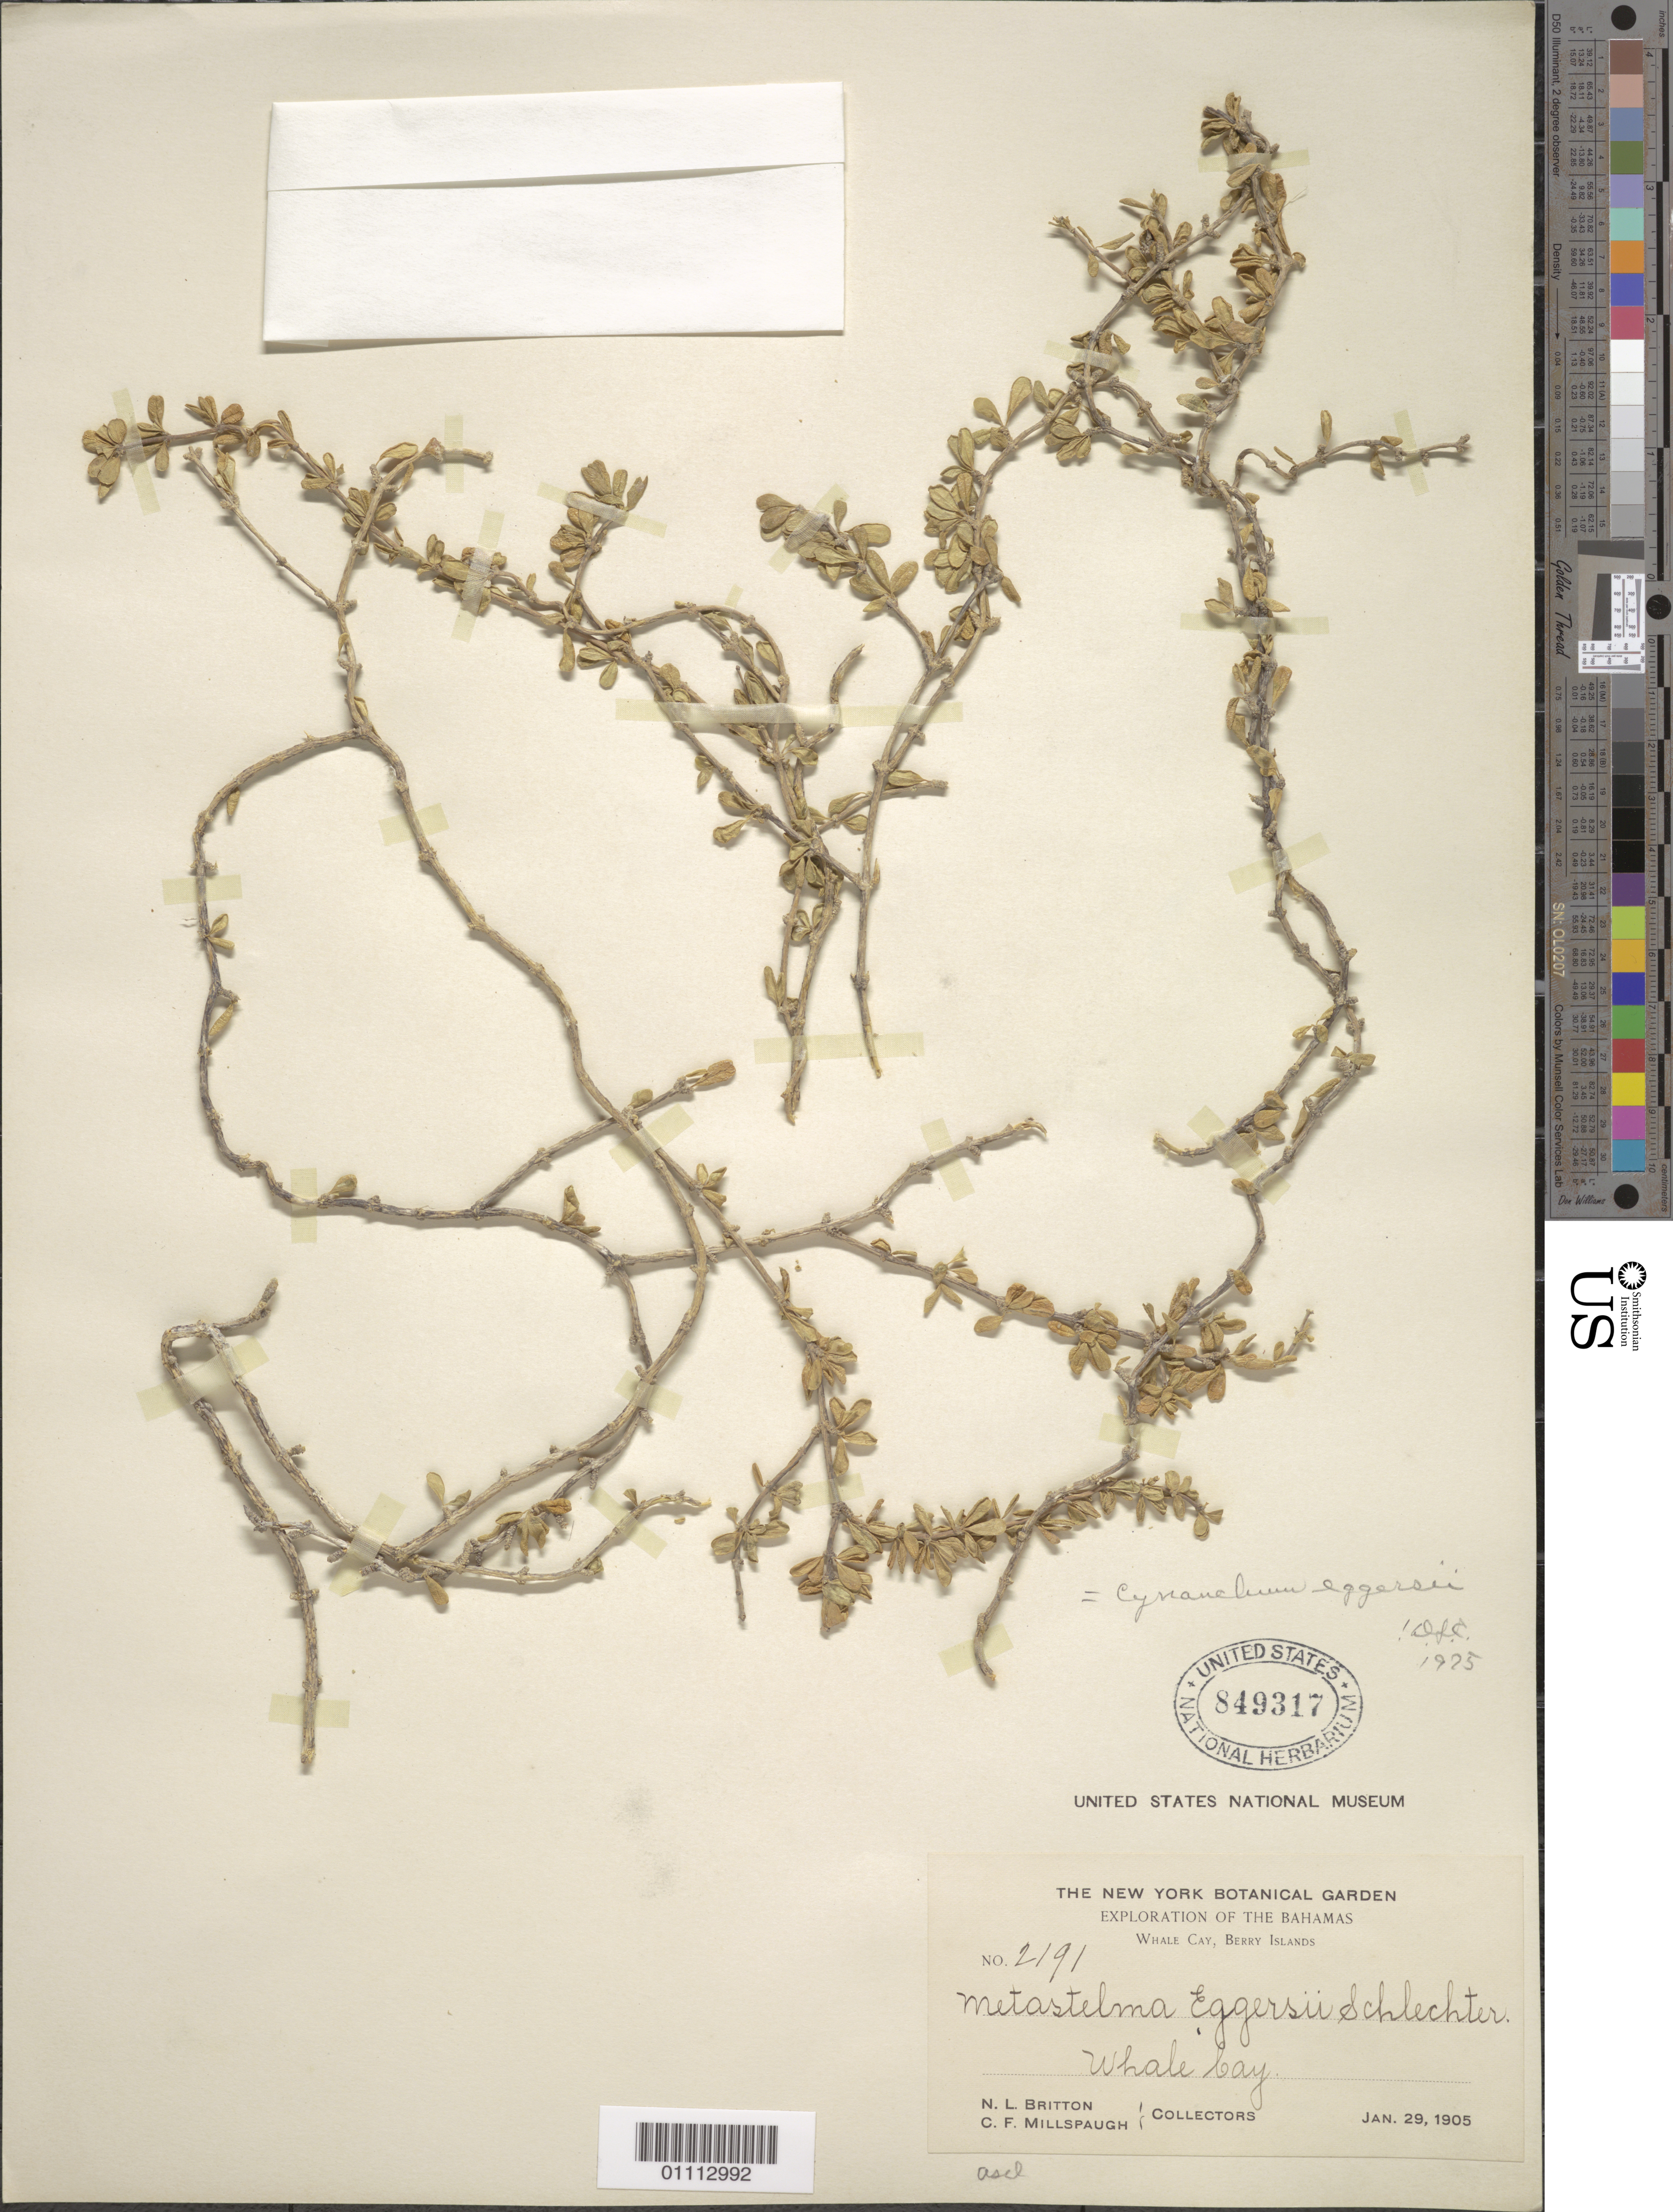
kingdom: Plantae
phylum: Tracheophyta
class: Magnoliopsida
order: Gentianales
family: Apocynaceae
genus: Cynanchum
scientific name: Cynanchum eggersii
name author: (Schltr.) Alain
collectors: N. Britton & C. F. Millspaugh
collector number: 2191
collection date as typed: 29 Jan 1905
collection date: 1905-01-29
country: Bahamas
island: Berry Is.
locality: Whale Cay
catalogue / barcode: US 849317